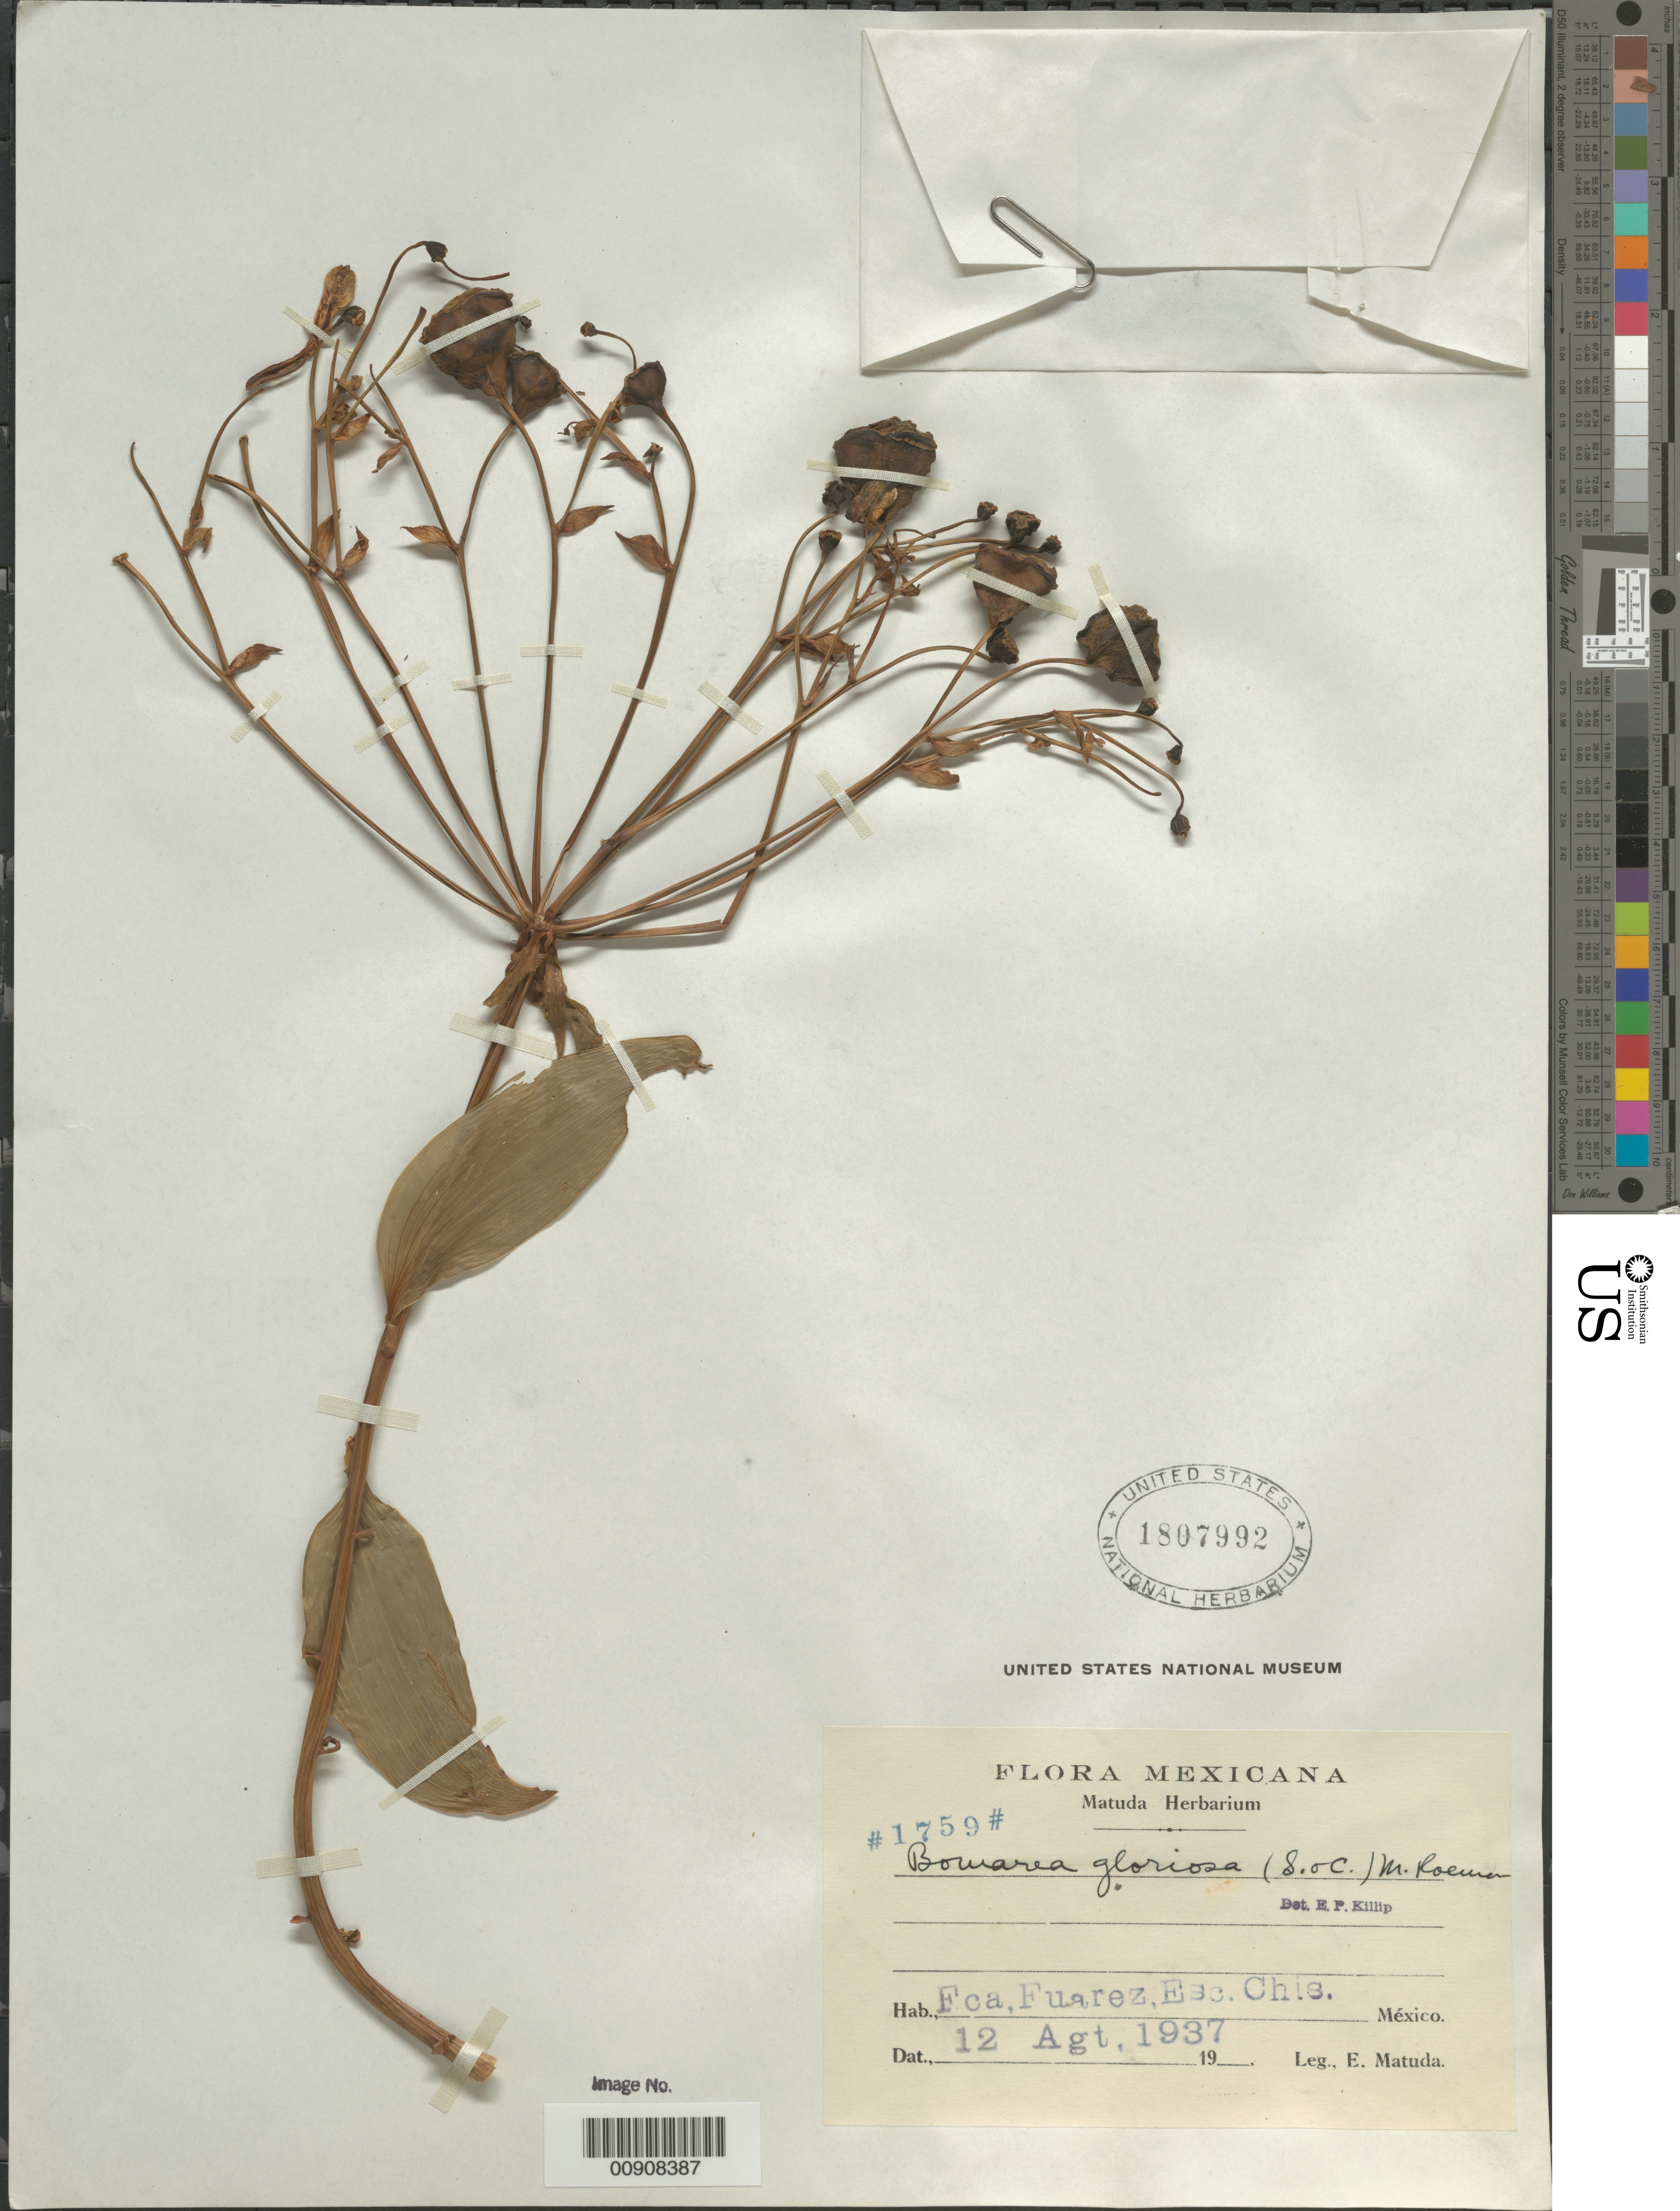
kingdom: Plantae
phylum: Tracheophyta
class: Liliopsida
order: Liliales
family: Alstroemeriaceae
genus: Bomarea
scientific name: Bomarea gloriosa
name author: (Schltdl.) M. Roem.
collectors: E. Matuda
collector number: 1759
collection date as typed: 12 Aug 1937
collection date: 1937-08-12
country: Mexico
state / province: Chiapas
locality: Fca. Fuarez, Esc. Chiapas.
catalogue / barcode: US 1807992